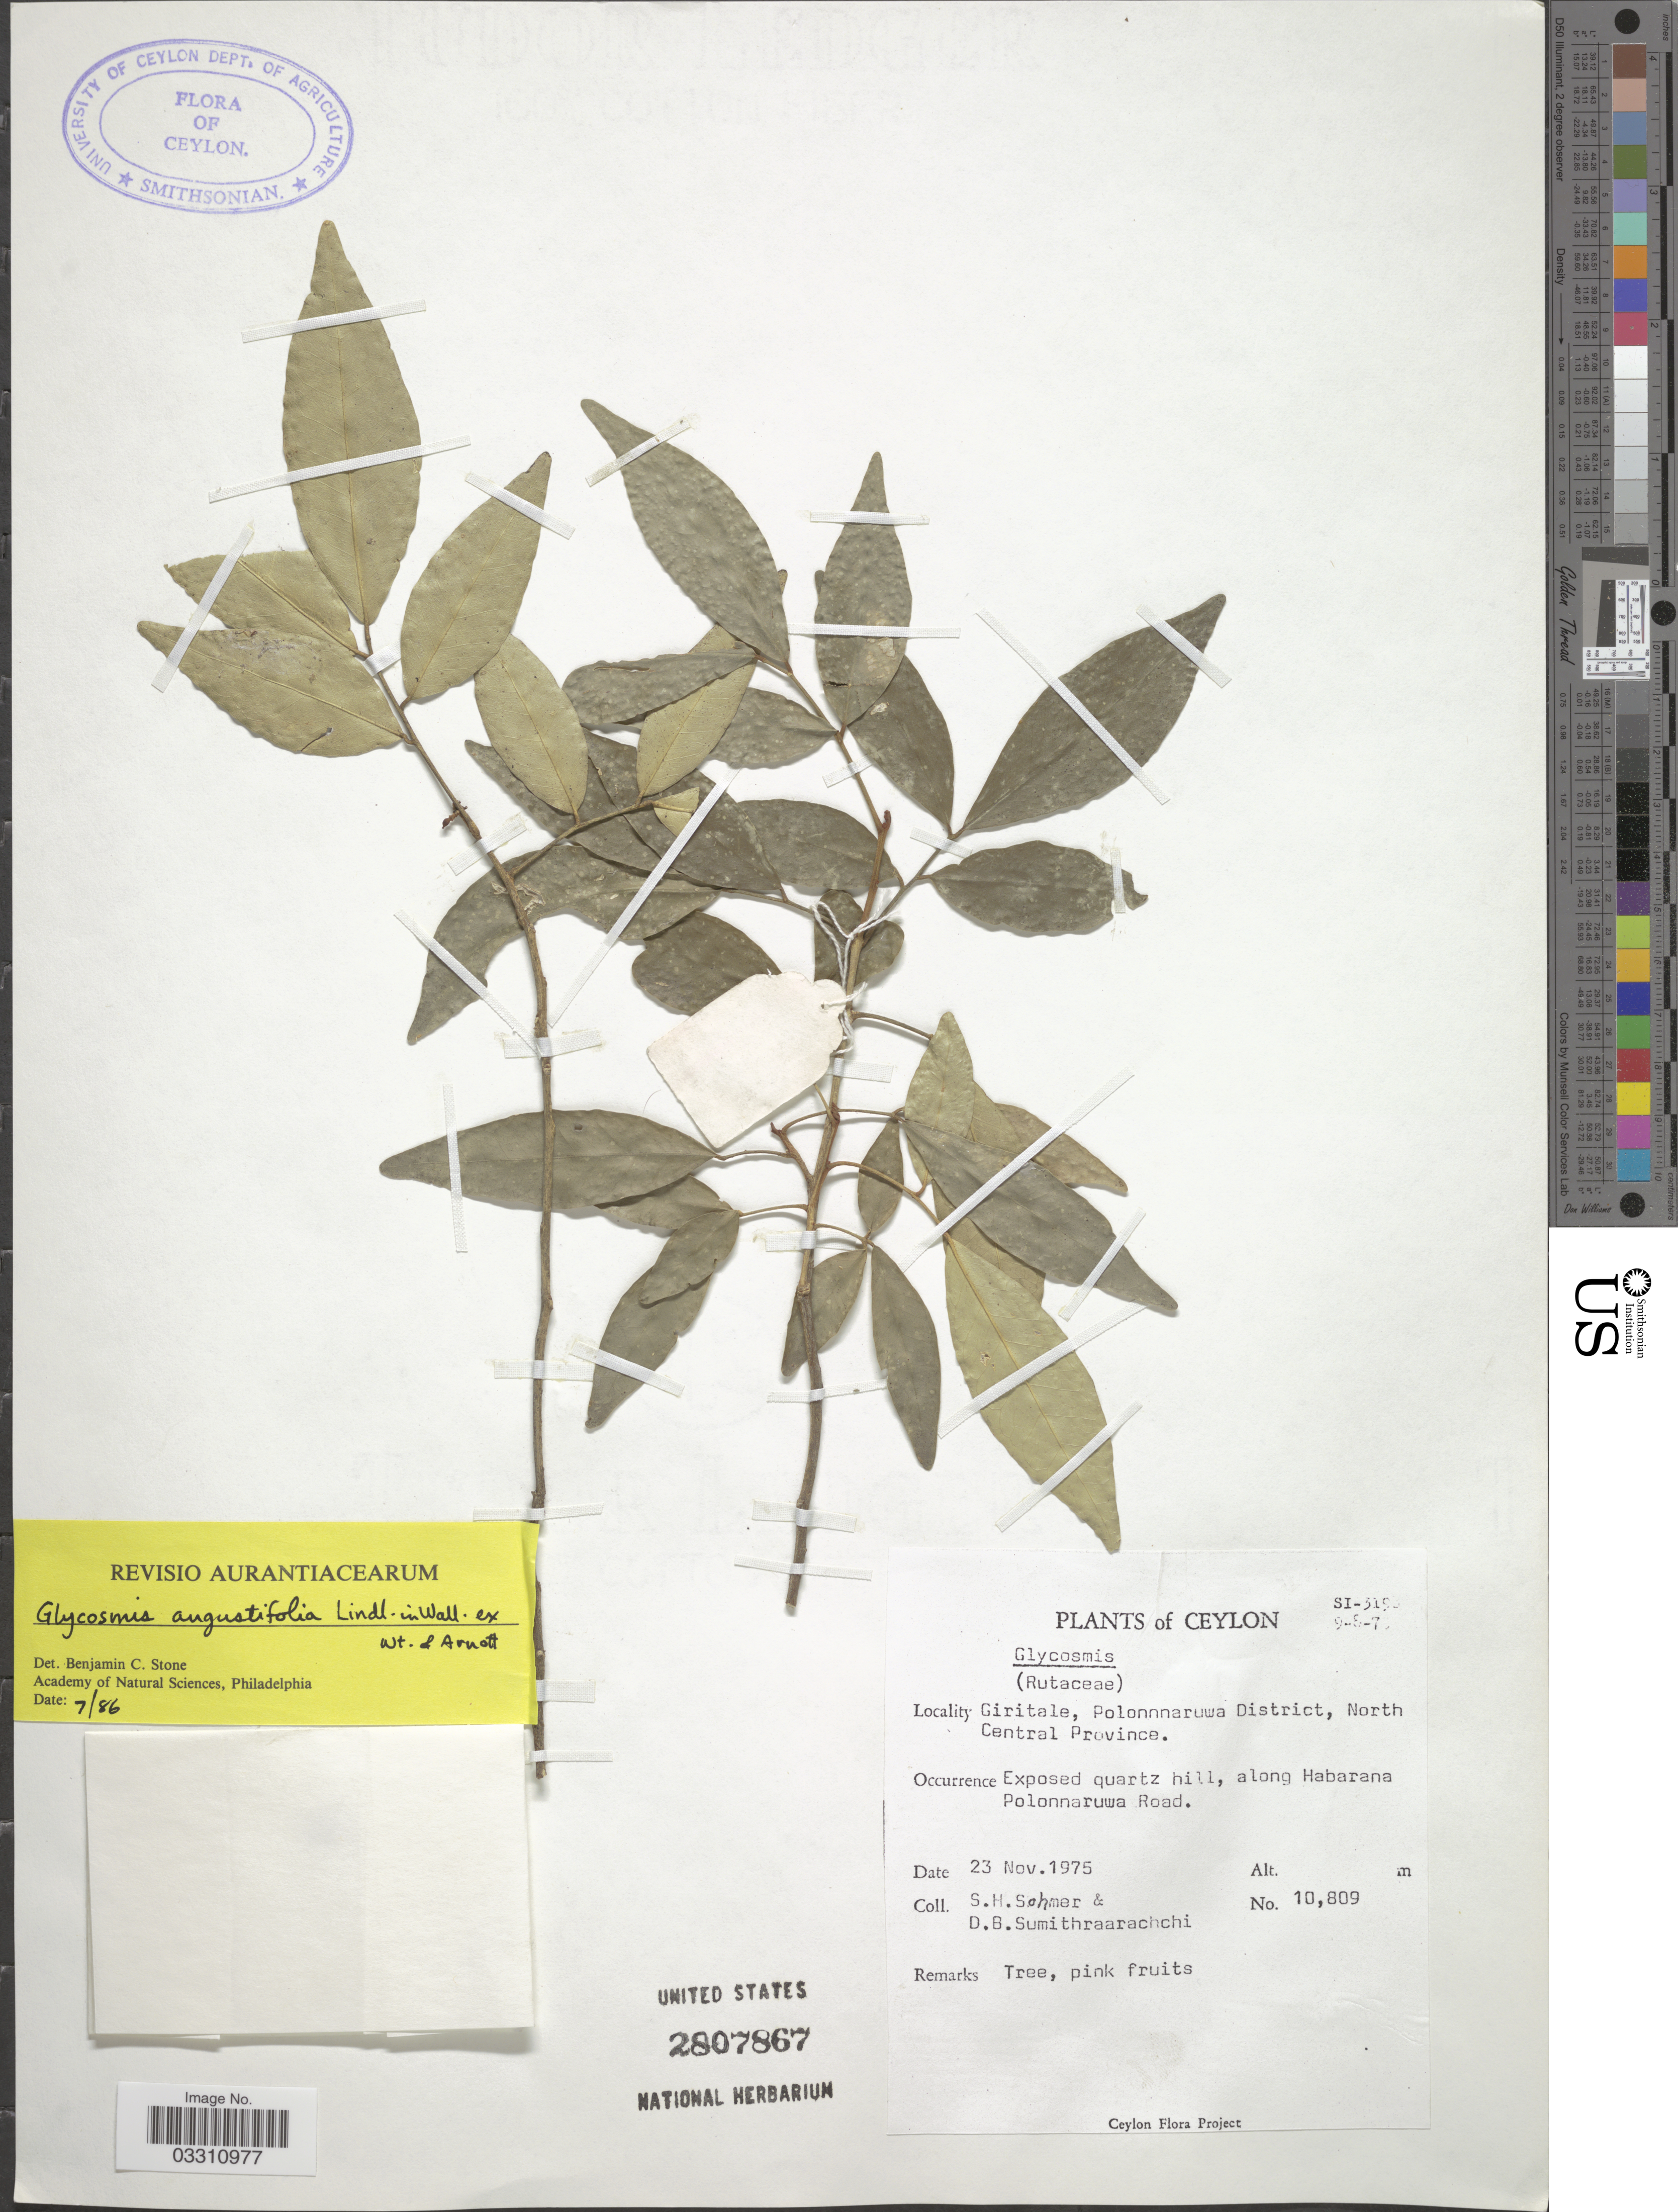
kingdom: Plantae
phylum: Tracheophyta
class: Magnoliopsida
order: Sapindales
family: Rutaceae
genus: Glycosmis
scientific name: Glycosmis angustifolia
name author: Lindl. ex Wight & Arn.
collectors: S. H. Sohmer & D. B. Sumithraarachchi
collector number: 10809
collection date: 1975-11-23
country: Sri Lanka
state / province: North Central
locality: Ceylon, Giritale, Polonnaruwa District, North Central Province, Exposed quartz hill, along Habarana Polonnaruwa Road.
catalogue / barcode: US 2807867